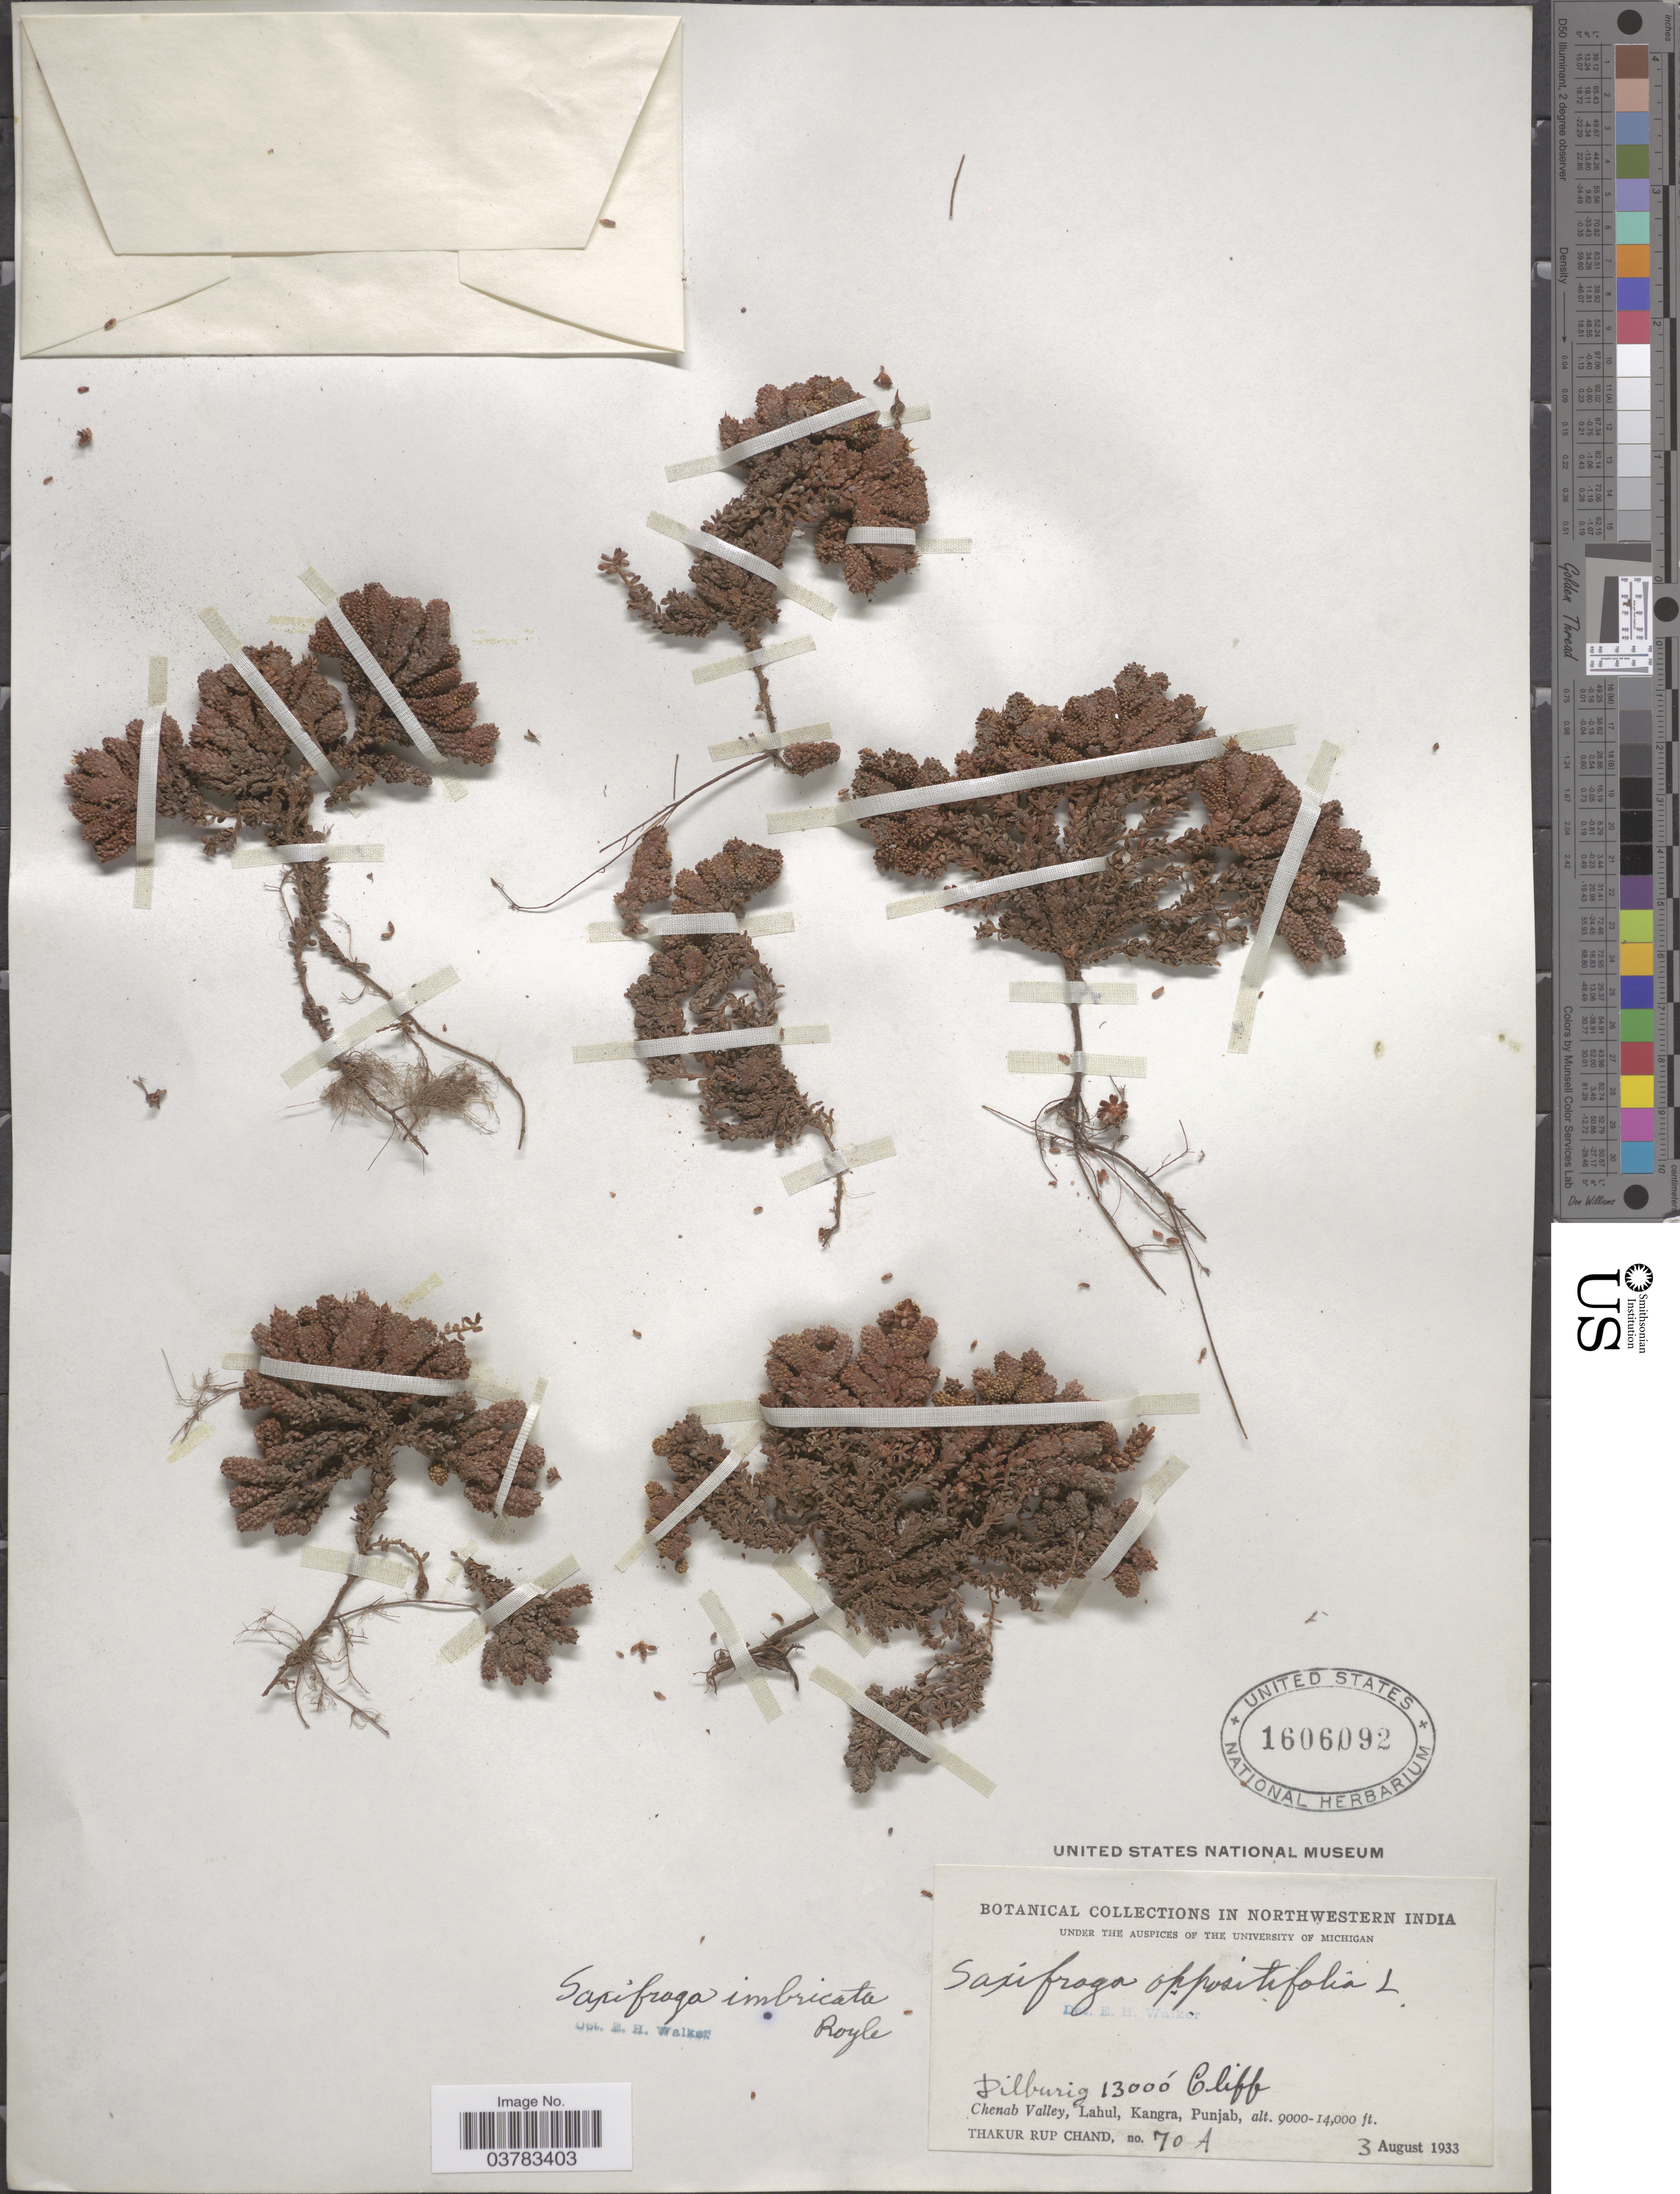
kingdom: Plantae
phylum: Tracheophyta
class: Magnoliopsida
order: Saxifragales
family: Saxifragaceae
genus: Saxifraga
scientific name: Saxifraga imbricata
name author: Lam.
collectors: T. R. Chand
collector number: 70A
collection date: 1933-08-03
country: India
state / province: Punjab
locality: Northwestern India. Dilburig. Chenab Valley, Lahul, Kangra.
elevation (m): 3962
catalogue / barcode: US 1606092